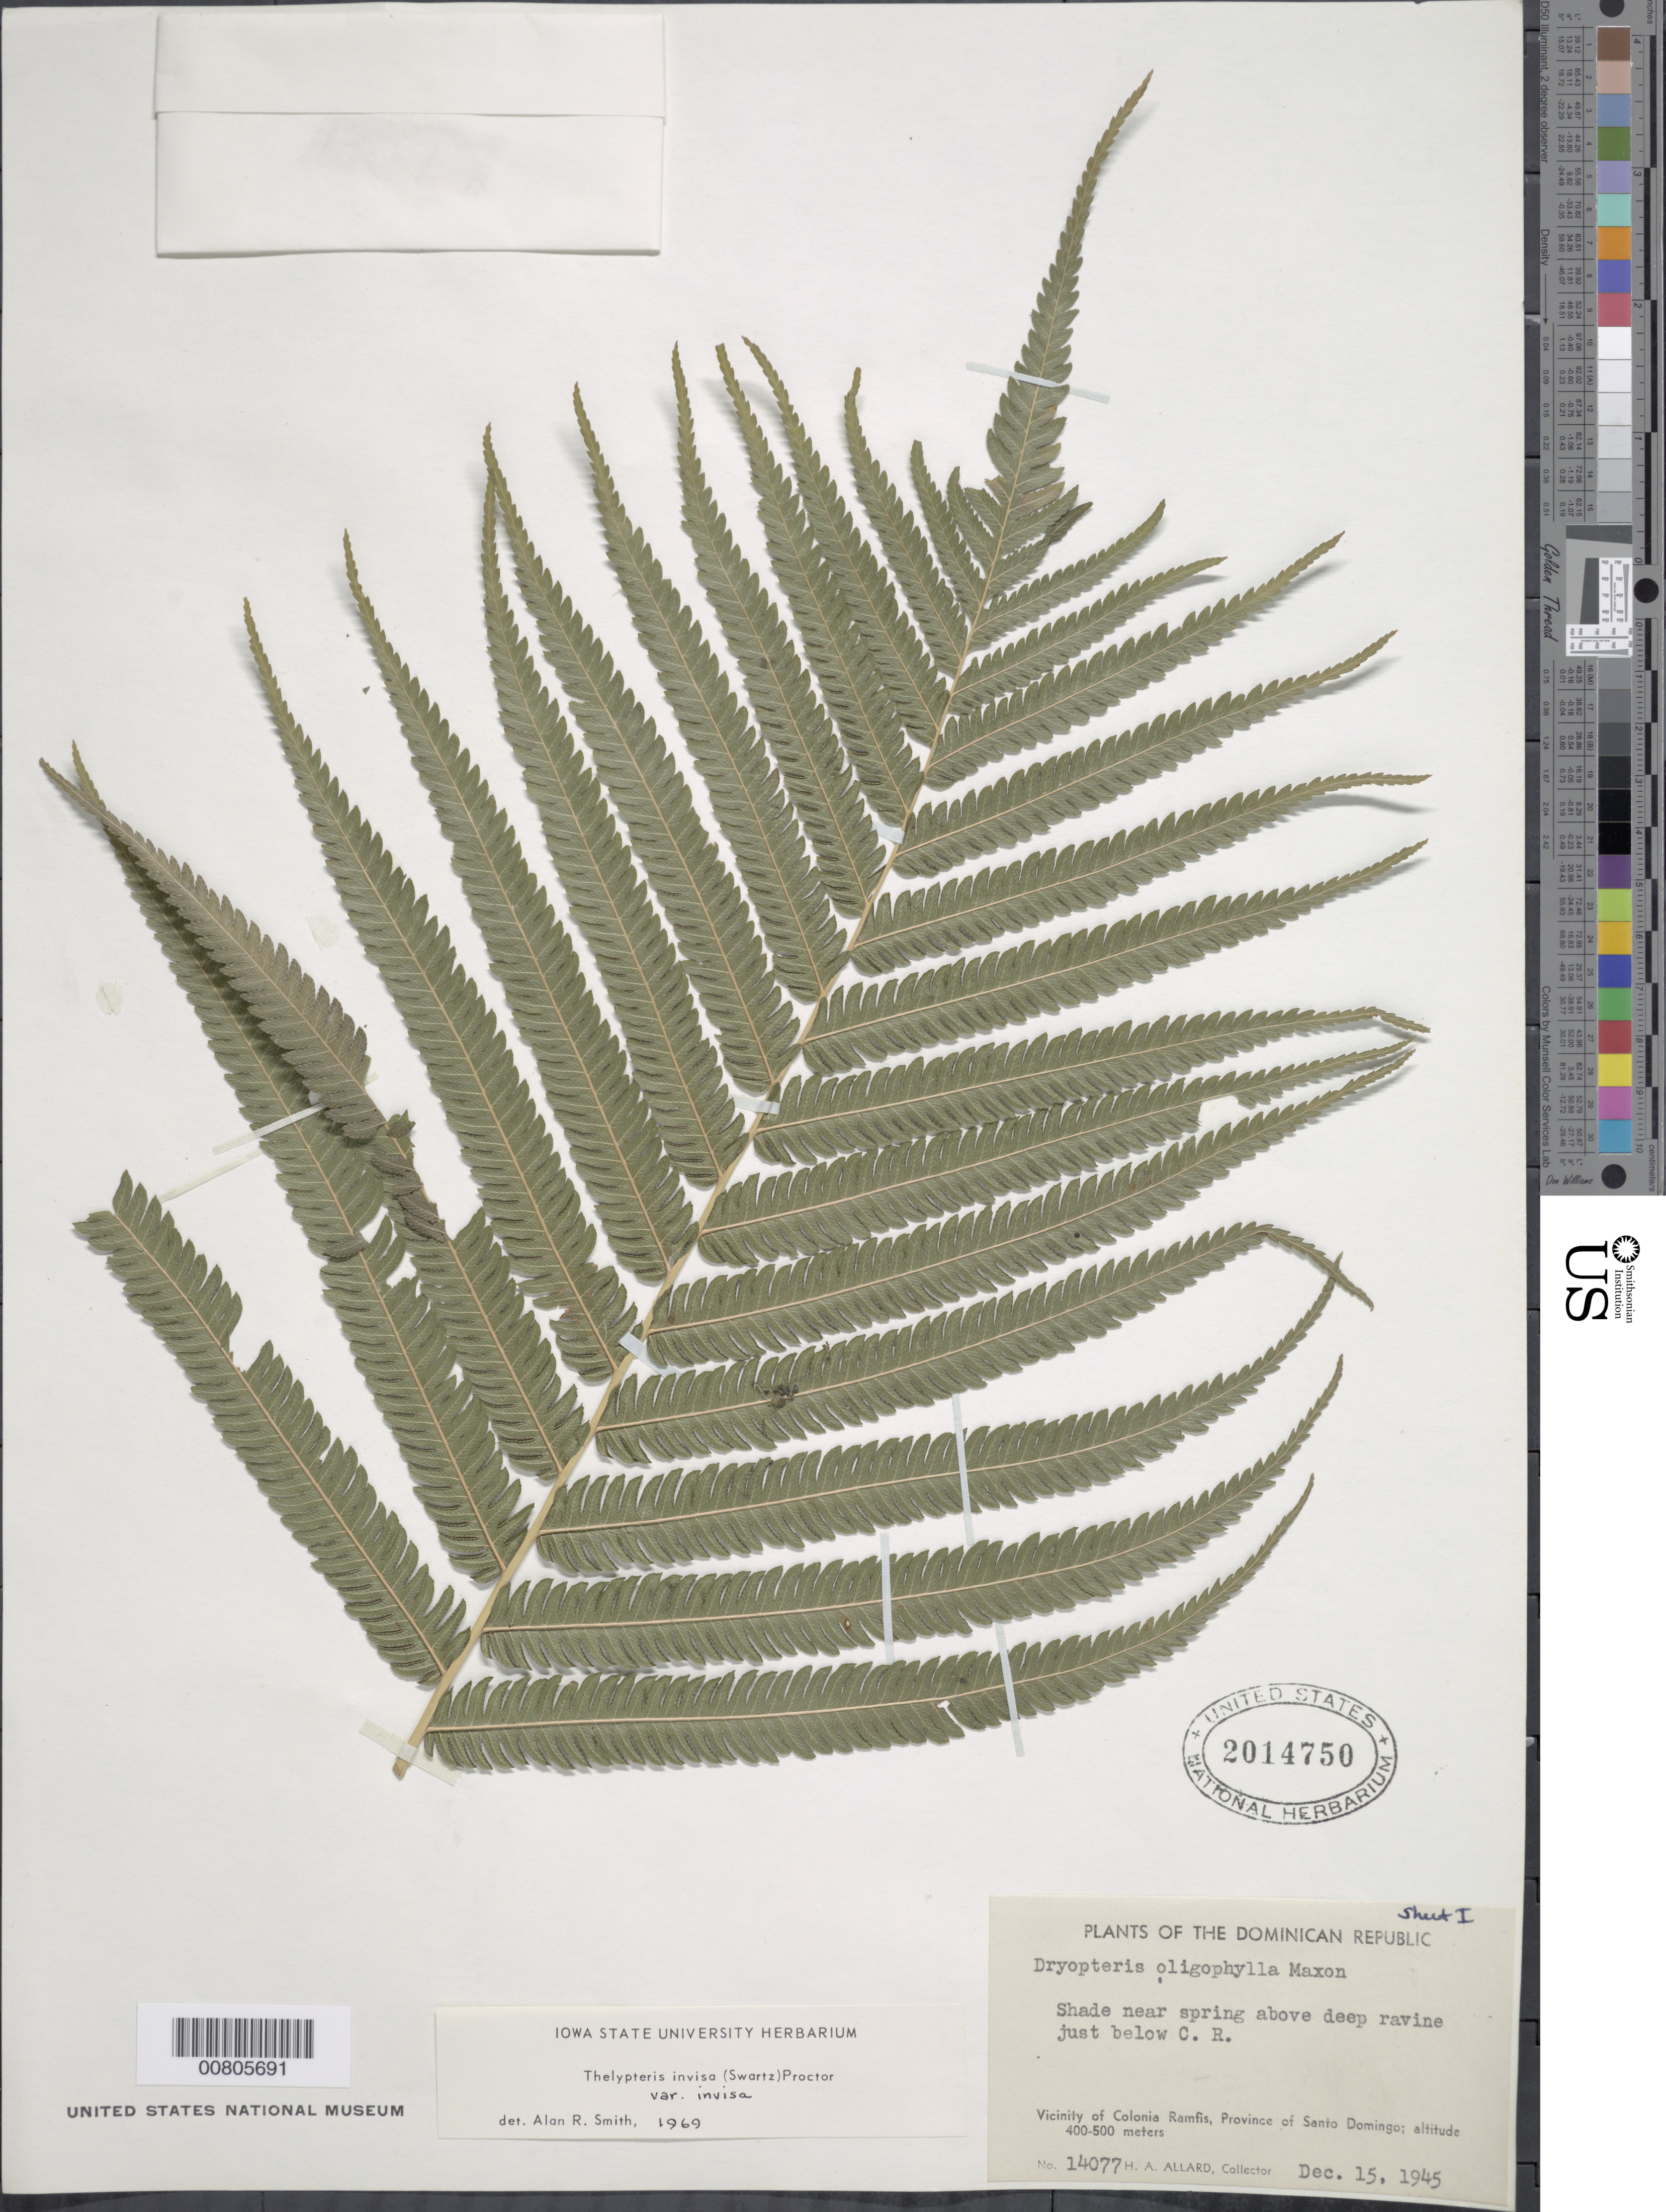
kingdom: Plantae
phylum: Tracheophyta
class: Polypodiopsida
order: Polypodiales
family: Thelypteridaceae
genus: Cyclosorus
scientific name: Cyclosorus grandis (A.R. Sm.) comb. nov., ined 2015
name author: (A.R. Sm.)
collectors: H. A. Allard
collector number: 10477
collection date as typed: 15 Dec 1945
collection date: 1945-12-15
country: Dominican Republic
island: Hispaniola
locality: Prov. Santo Domingo, just below Colonia Ramfis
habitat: Shade near spring above deep ravine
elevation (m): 400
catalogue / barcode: US 2014750